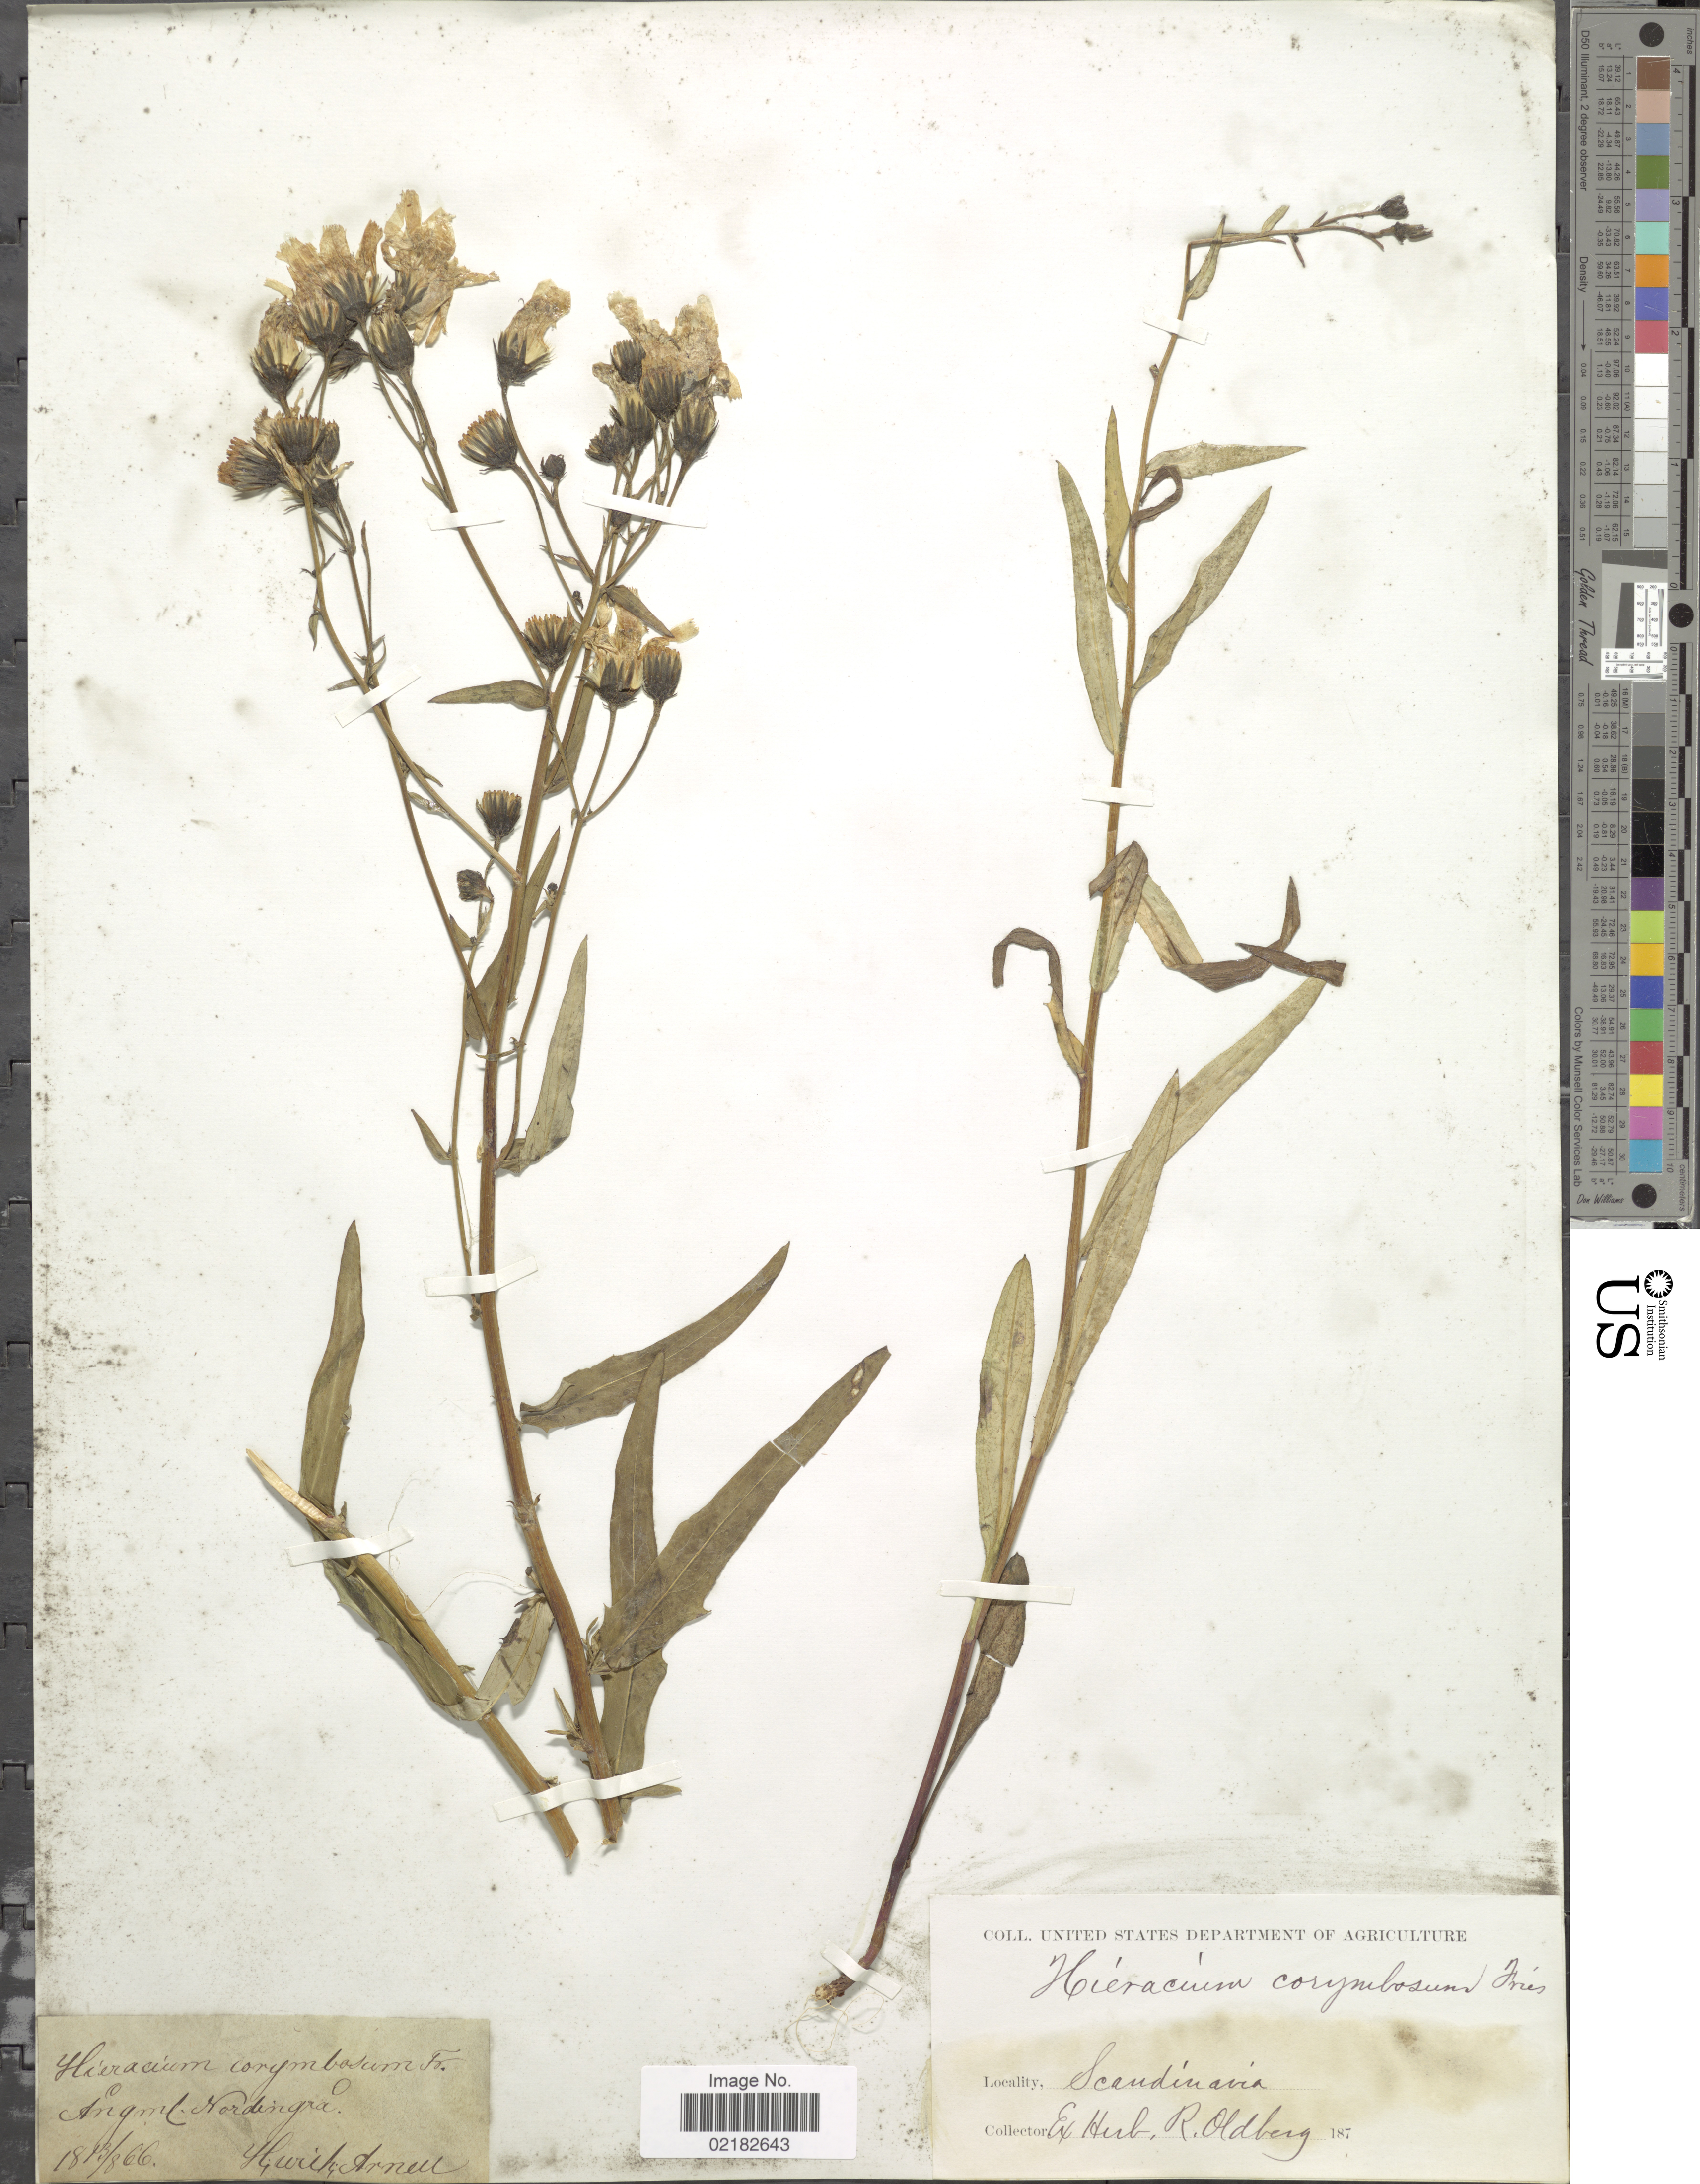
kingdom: Plantae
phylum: Tracheophyta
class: Magnoliopsida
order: Asterales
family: Asteraceae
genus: Hieracium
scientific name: Hieracium inuloides subsp. tridentatifolium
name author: (Zahn) Zahn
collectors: H. W. Arnell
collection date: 1866-08-13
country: Sweden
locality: Scandinavia. Ångml. Nordingrå.